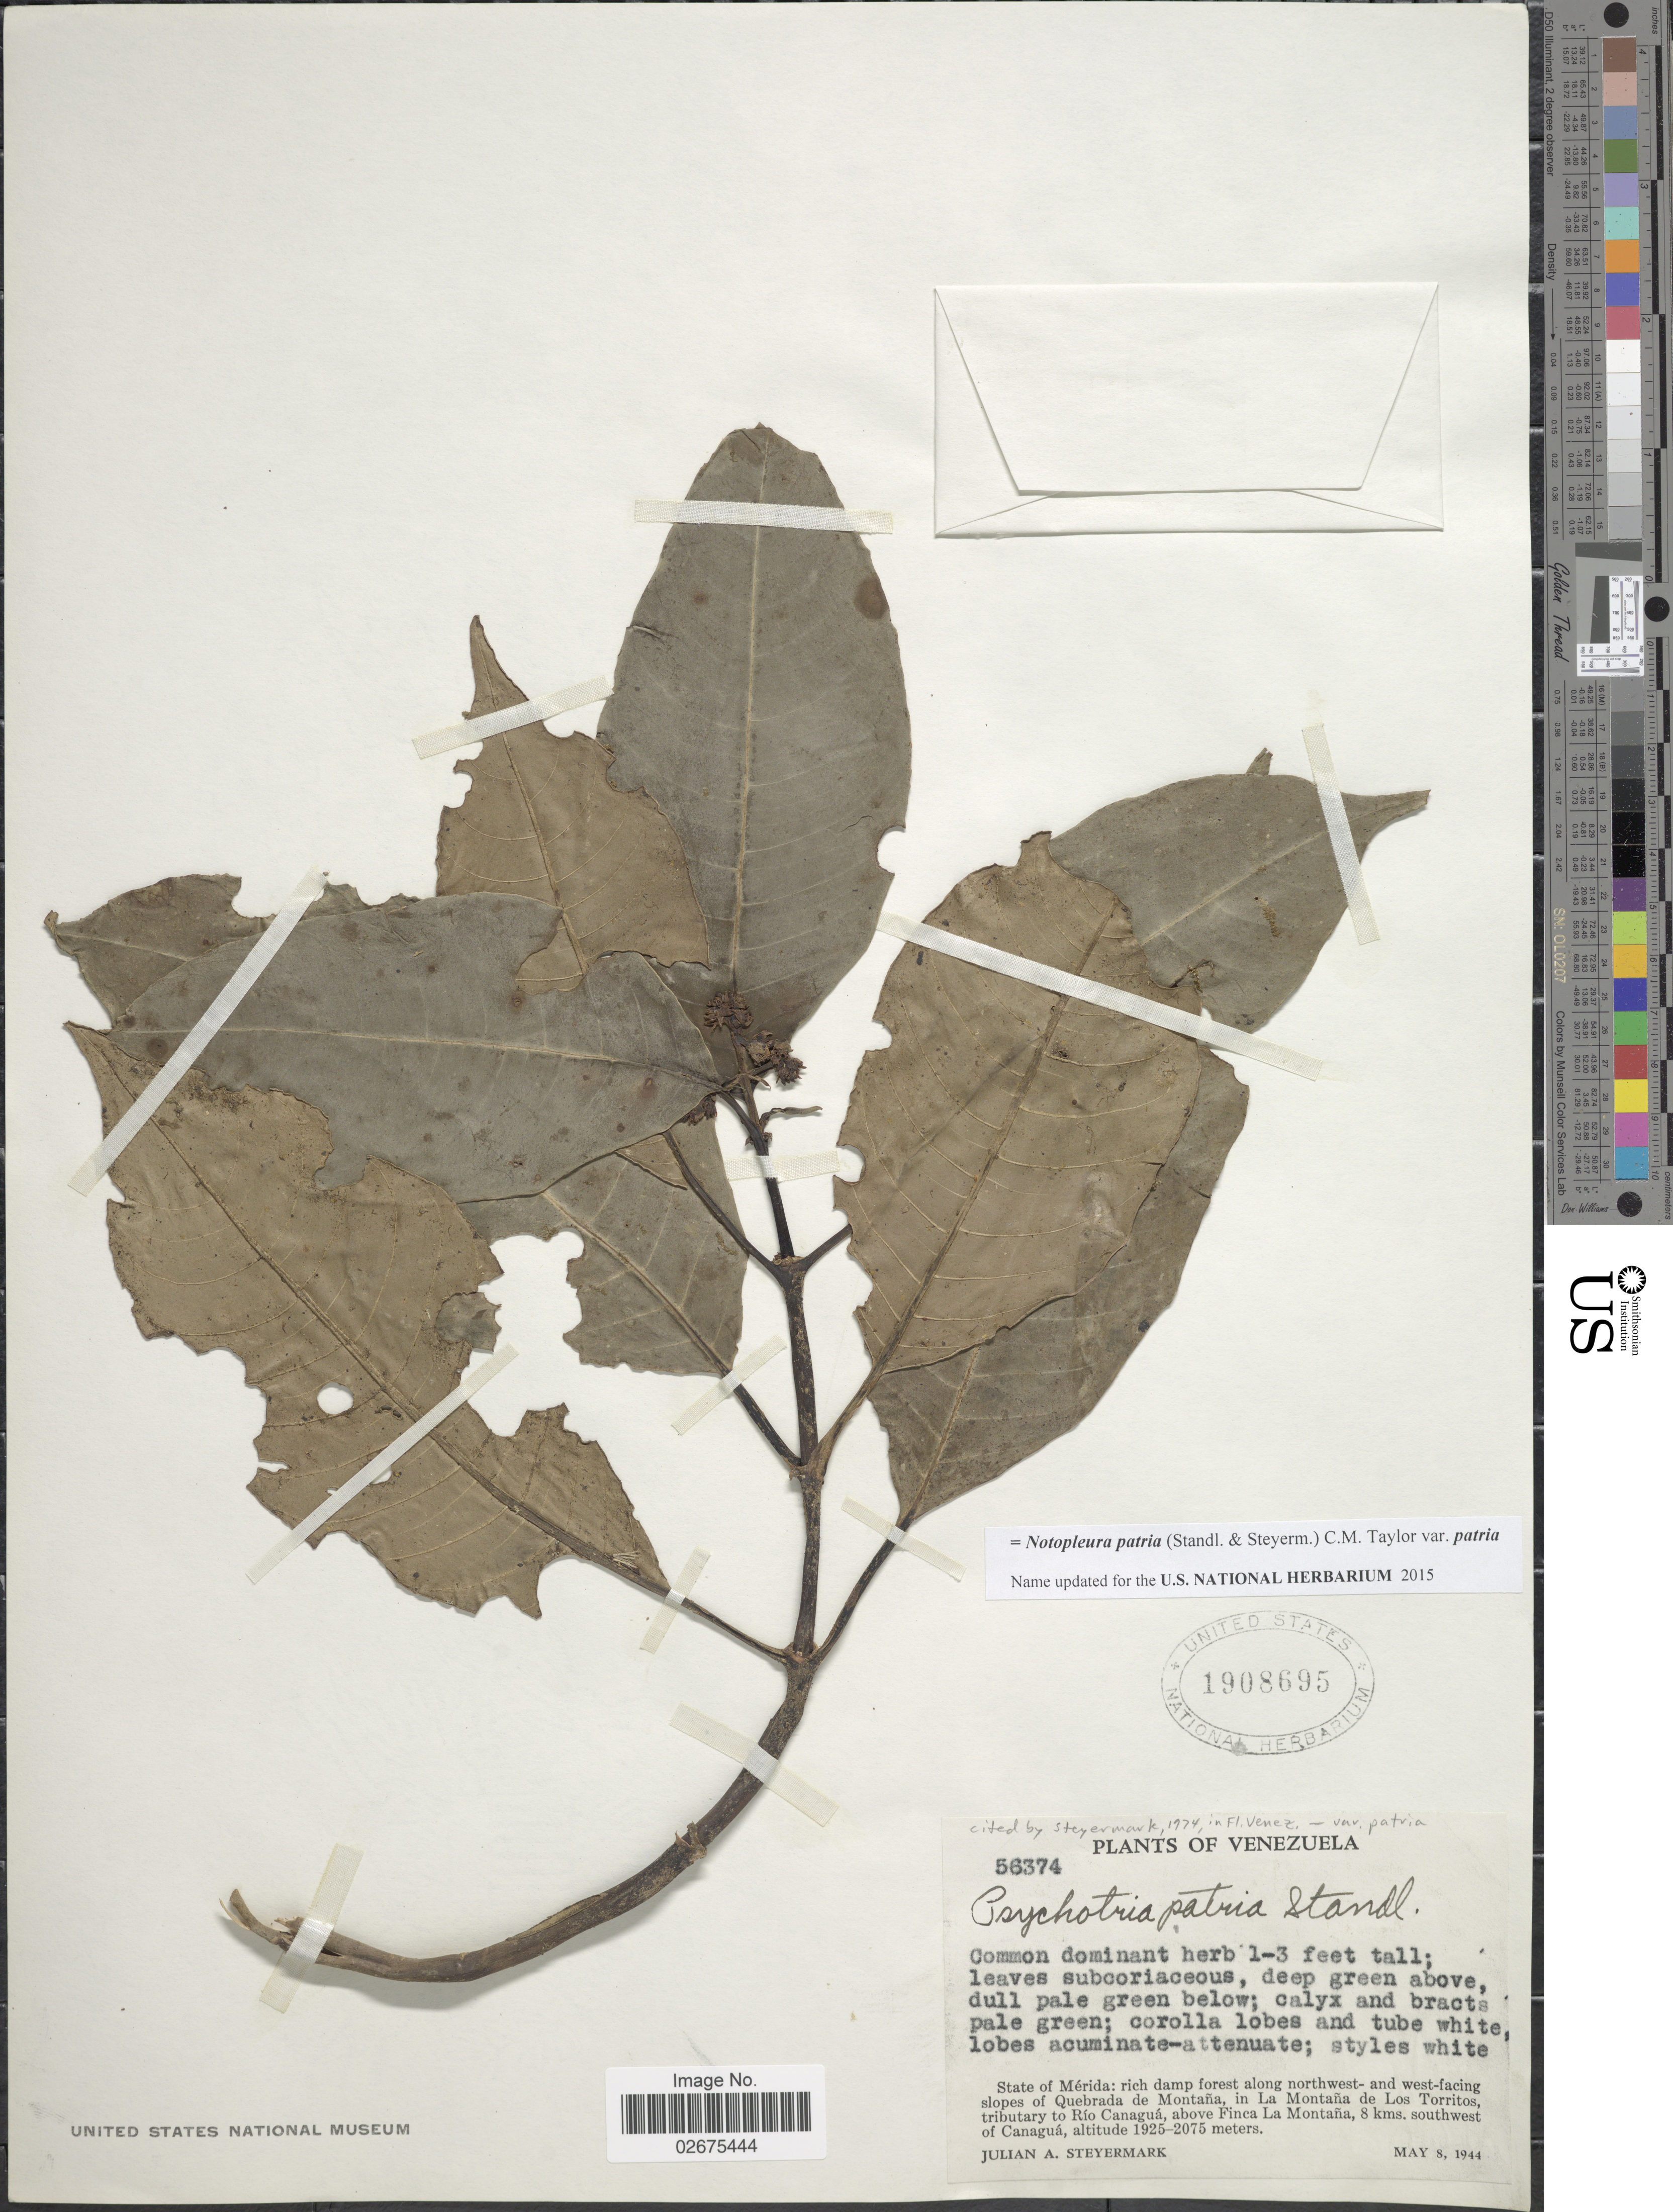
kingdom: Plantae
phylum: Tracheophyta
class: Magnoliopsida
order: Gentianales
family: Rubiaceae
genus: Notopleura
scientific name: Notopleura patria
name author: (Standl. & Styerm.) C.M. Taylor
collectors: J. Steyermark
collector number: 56374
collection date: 1944-05-08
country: Venezuela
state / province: Mérida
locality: Along Northwest- and west-facing slopes of Quebrada de Montana, in La Montana de Los Torritos, tributary to Rio Canagua, above Finca La Montana, 8 kms. southwest of Canagua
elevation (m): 1925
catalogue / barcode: US 1908695